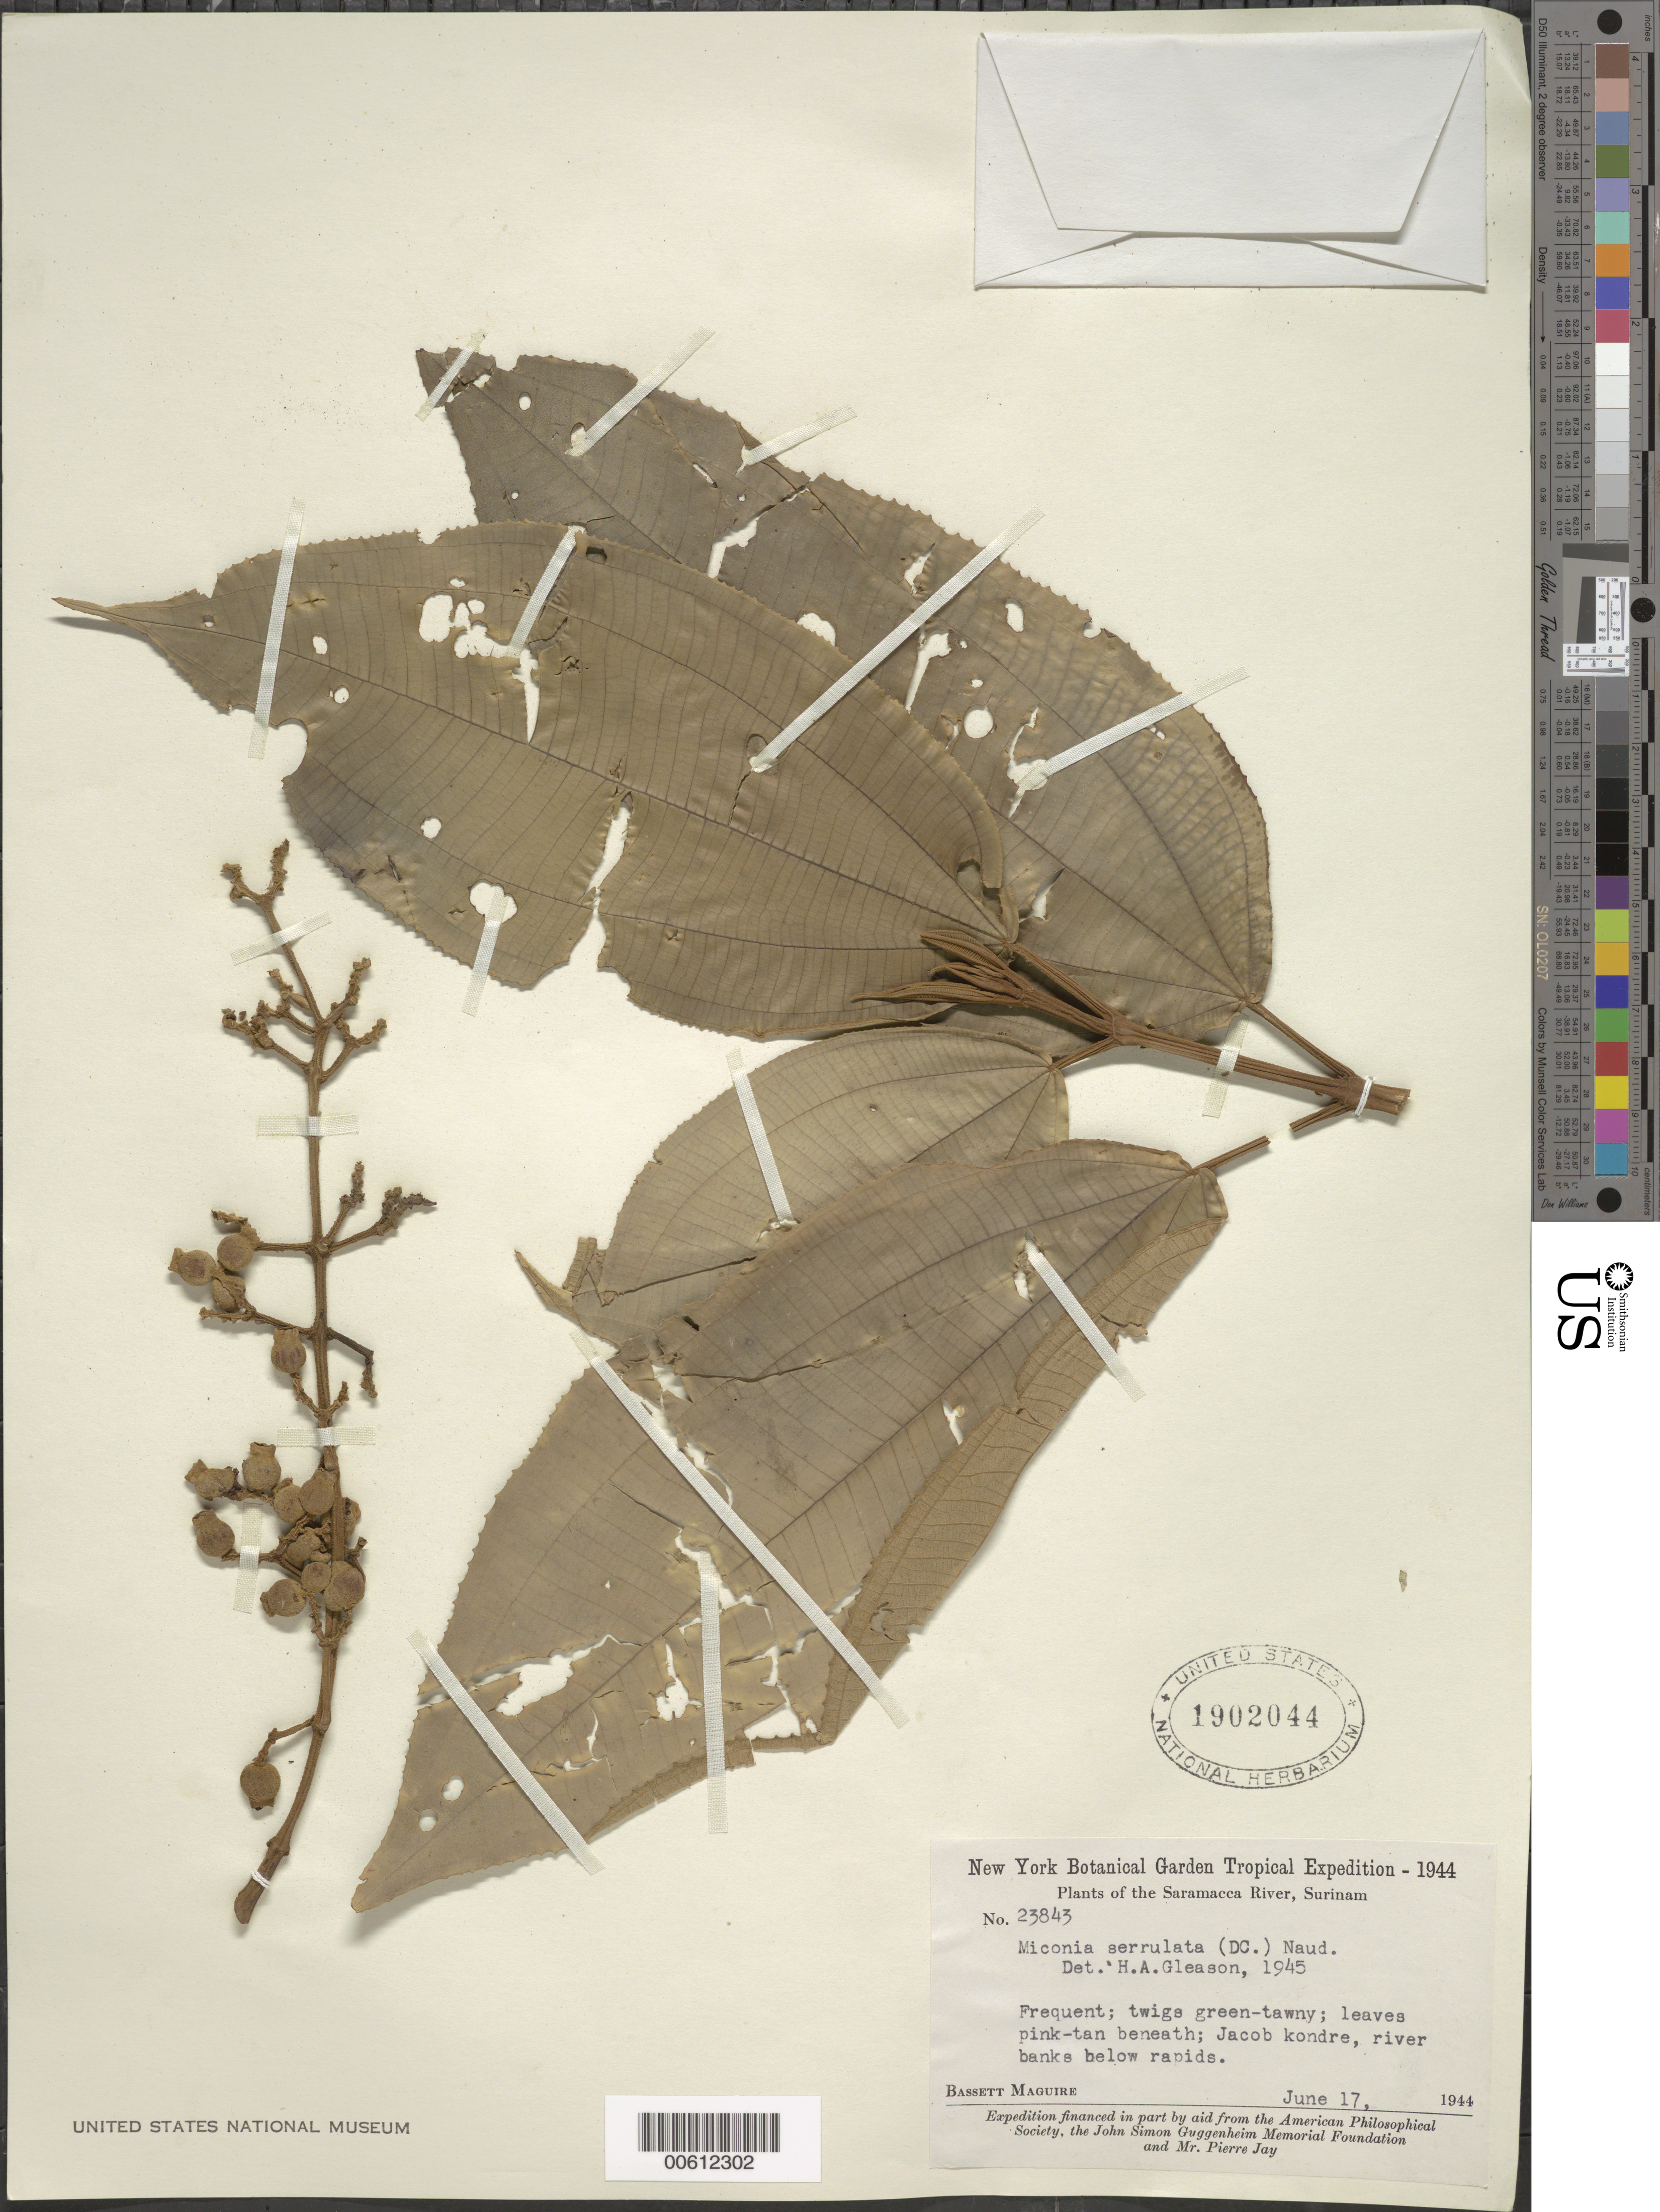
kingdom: Plantae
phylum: Tracheophyta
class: Magnoliopsida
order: Myrtales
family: Melastomataceae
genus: Miconia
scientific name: Miconia serrulata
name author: (DC.) Naudin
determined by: Gleason, H. A.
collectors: B. Maguire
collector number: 23843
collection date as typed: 17-Jun-44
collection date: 1944-06-17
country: Suriname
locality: Jacob Kondre village, Saramacca River headwaters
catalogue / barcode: US 1902044